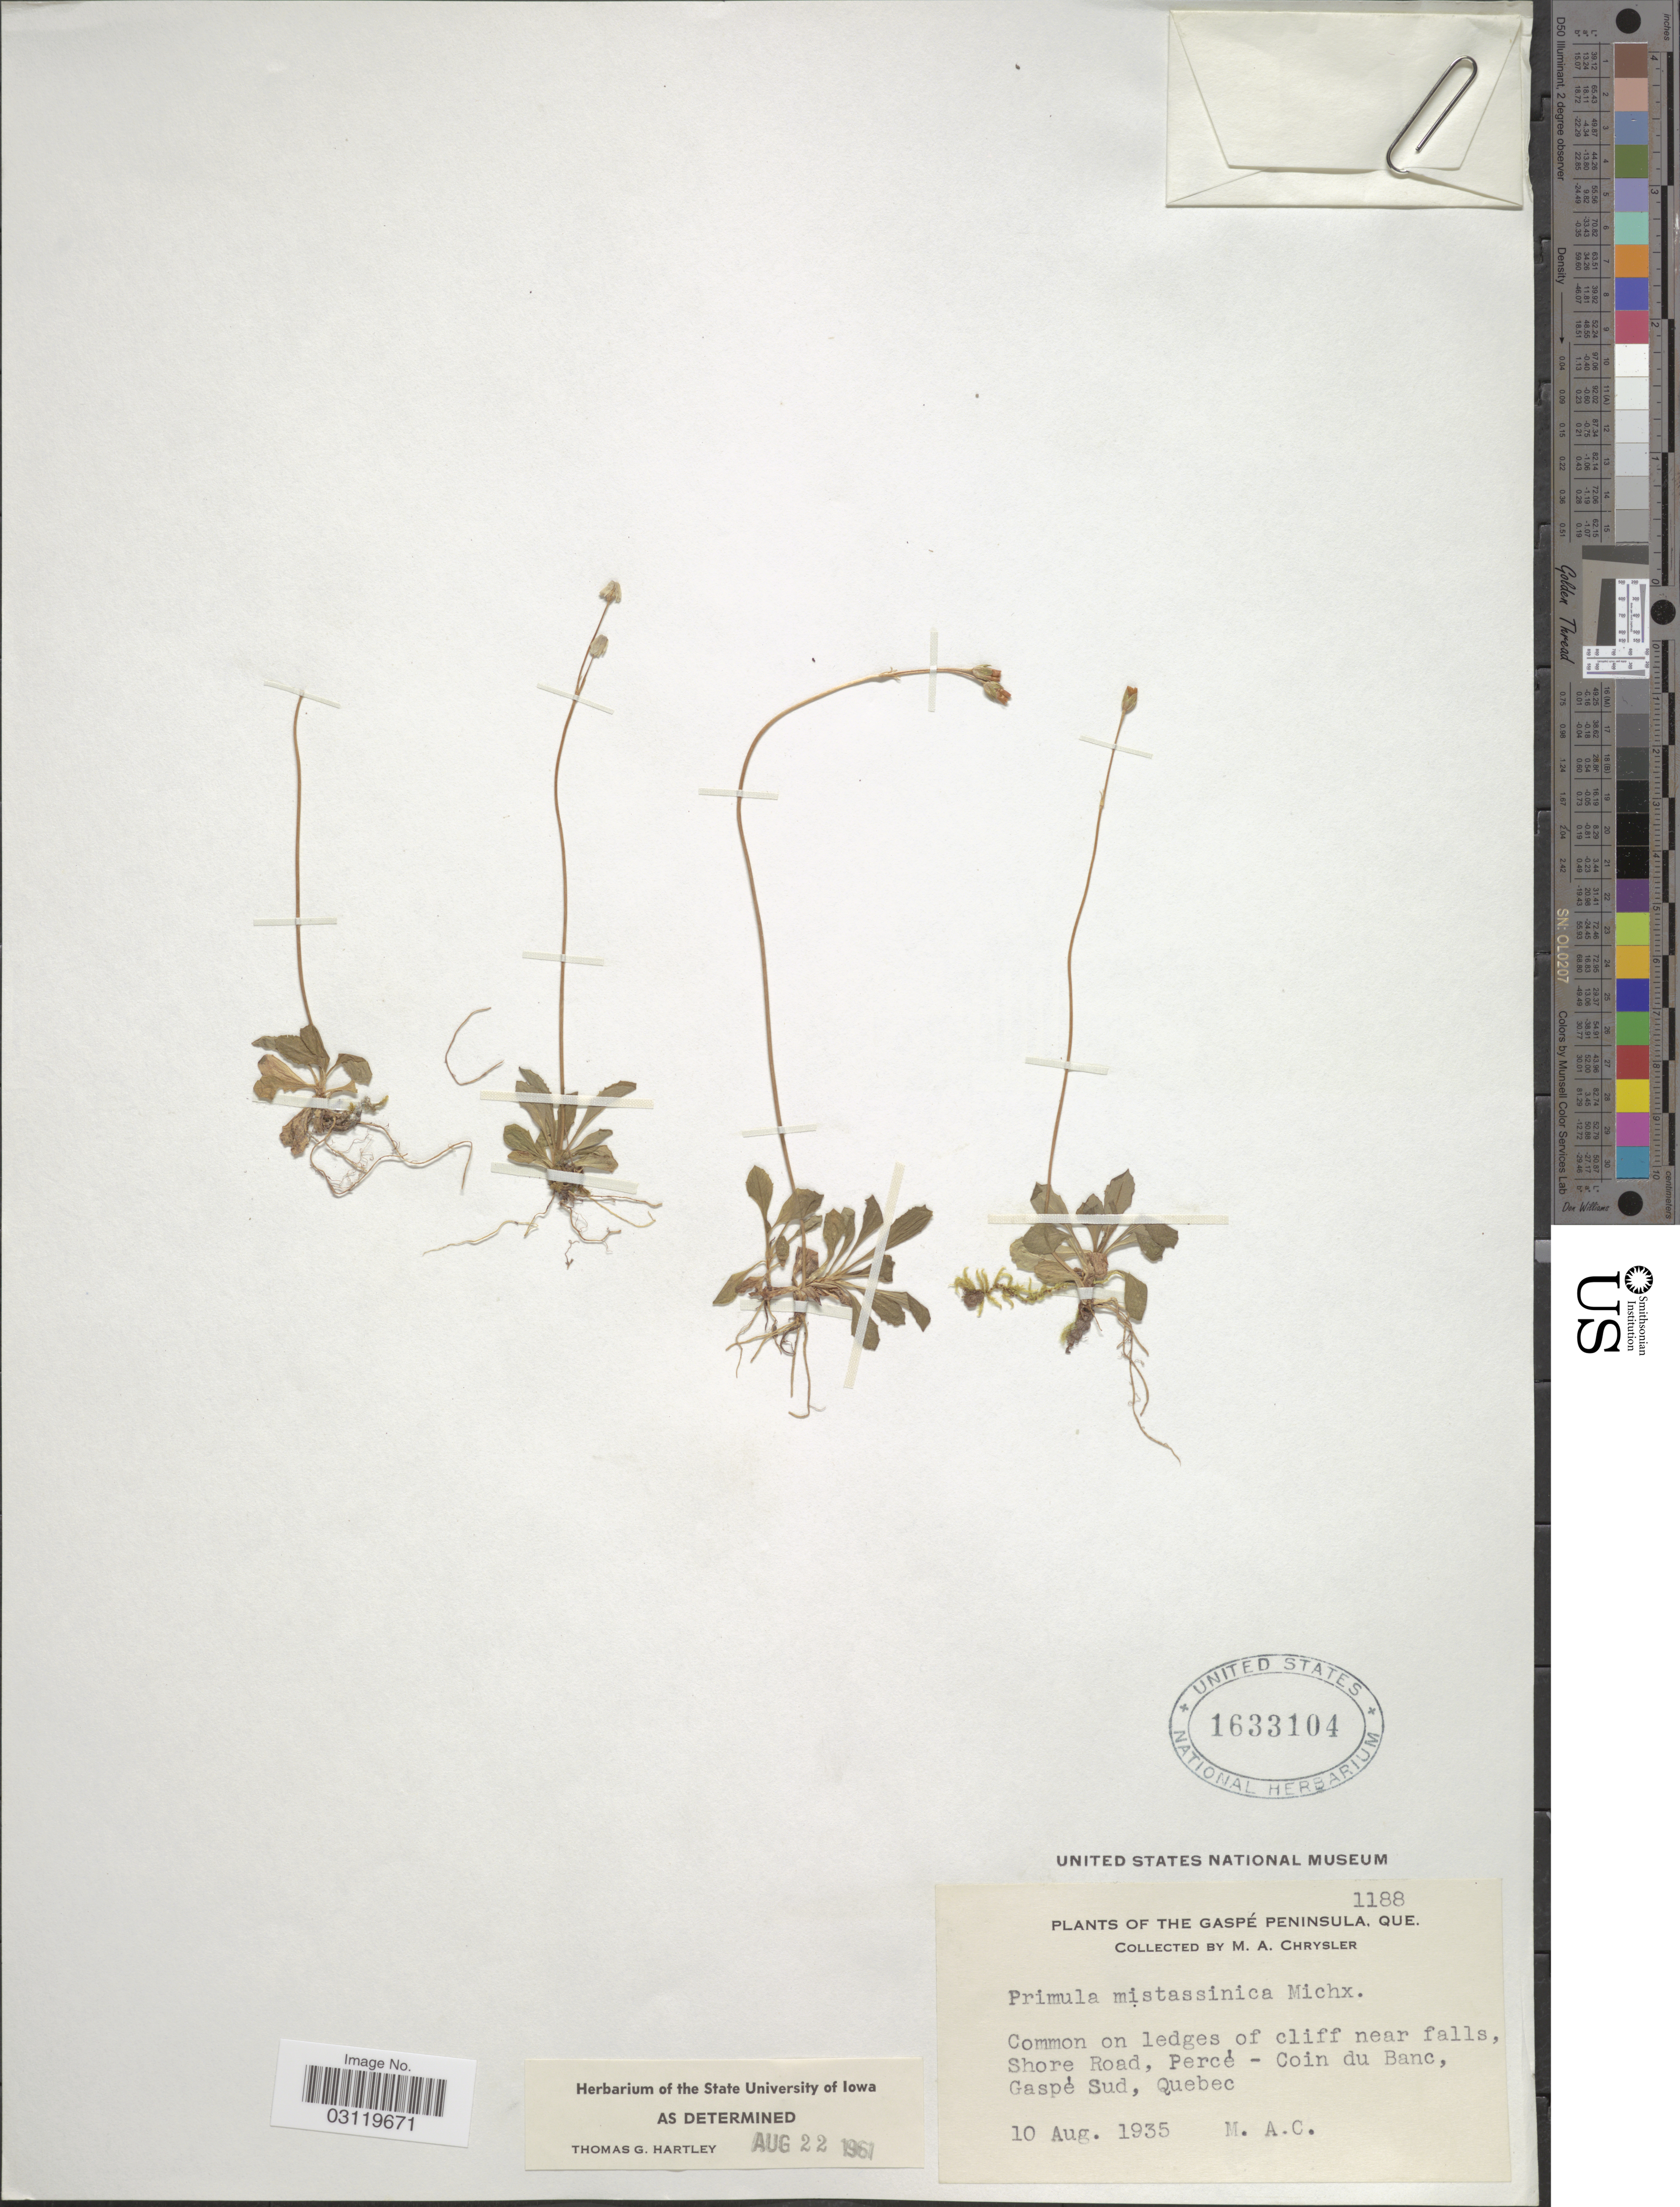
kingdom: Plantae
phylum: Tracheophyta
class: Magnoliopsida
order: Ericales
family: Primulaceae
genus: Primula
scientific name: Primula mistassinica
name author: Michx.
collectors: M. Chrysler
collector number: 1188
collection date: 1935-08-10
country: Canada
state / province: Quebec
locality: The Gaspé Peninsula, Common on ledges of cliff near falls, Shore Road, Percé - Coin du Banc, Gaspé Sud.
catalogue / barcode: US 1633104